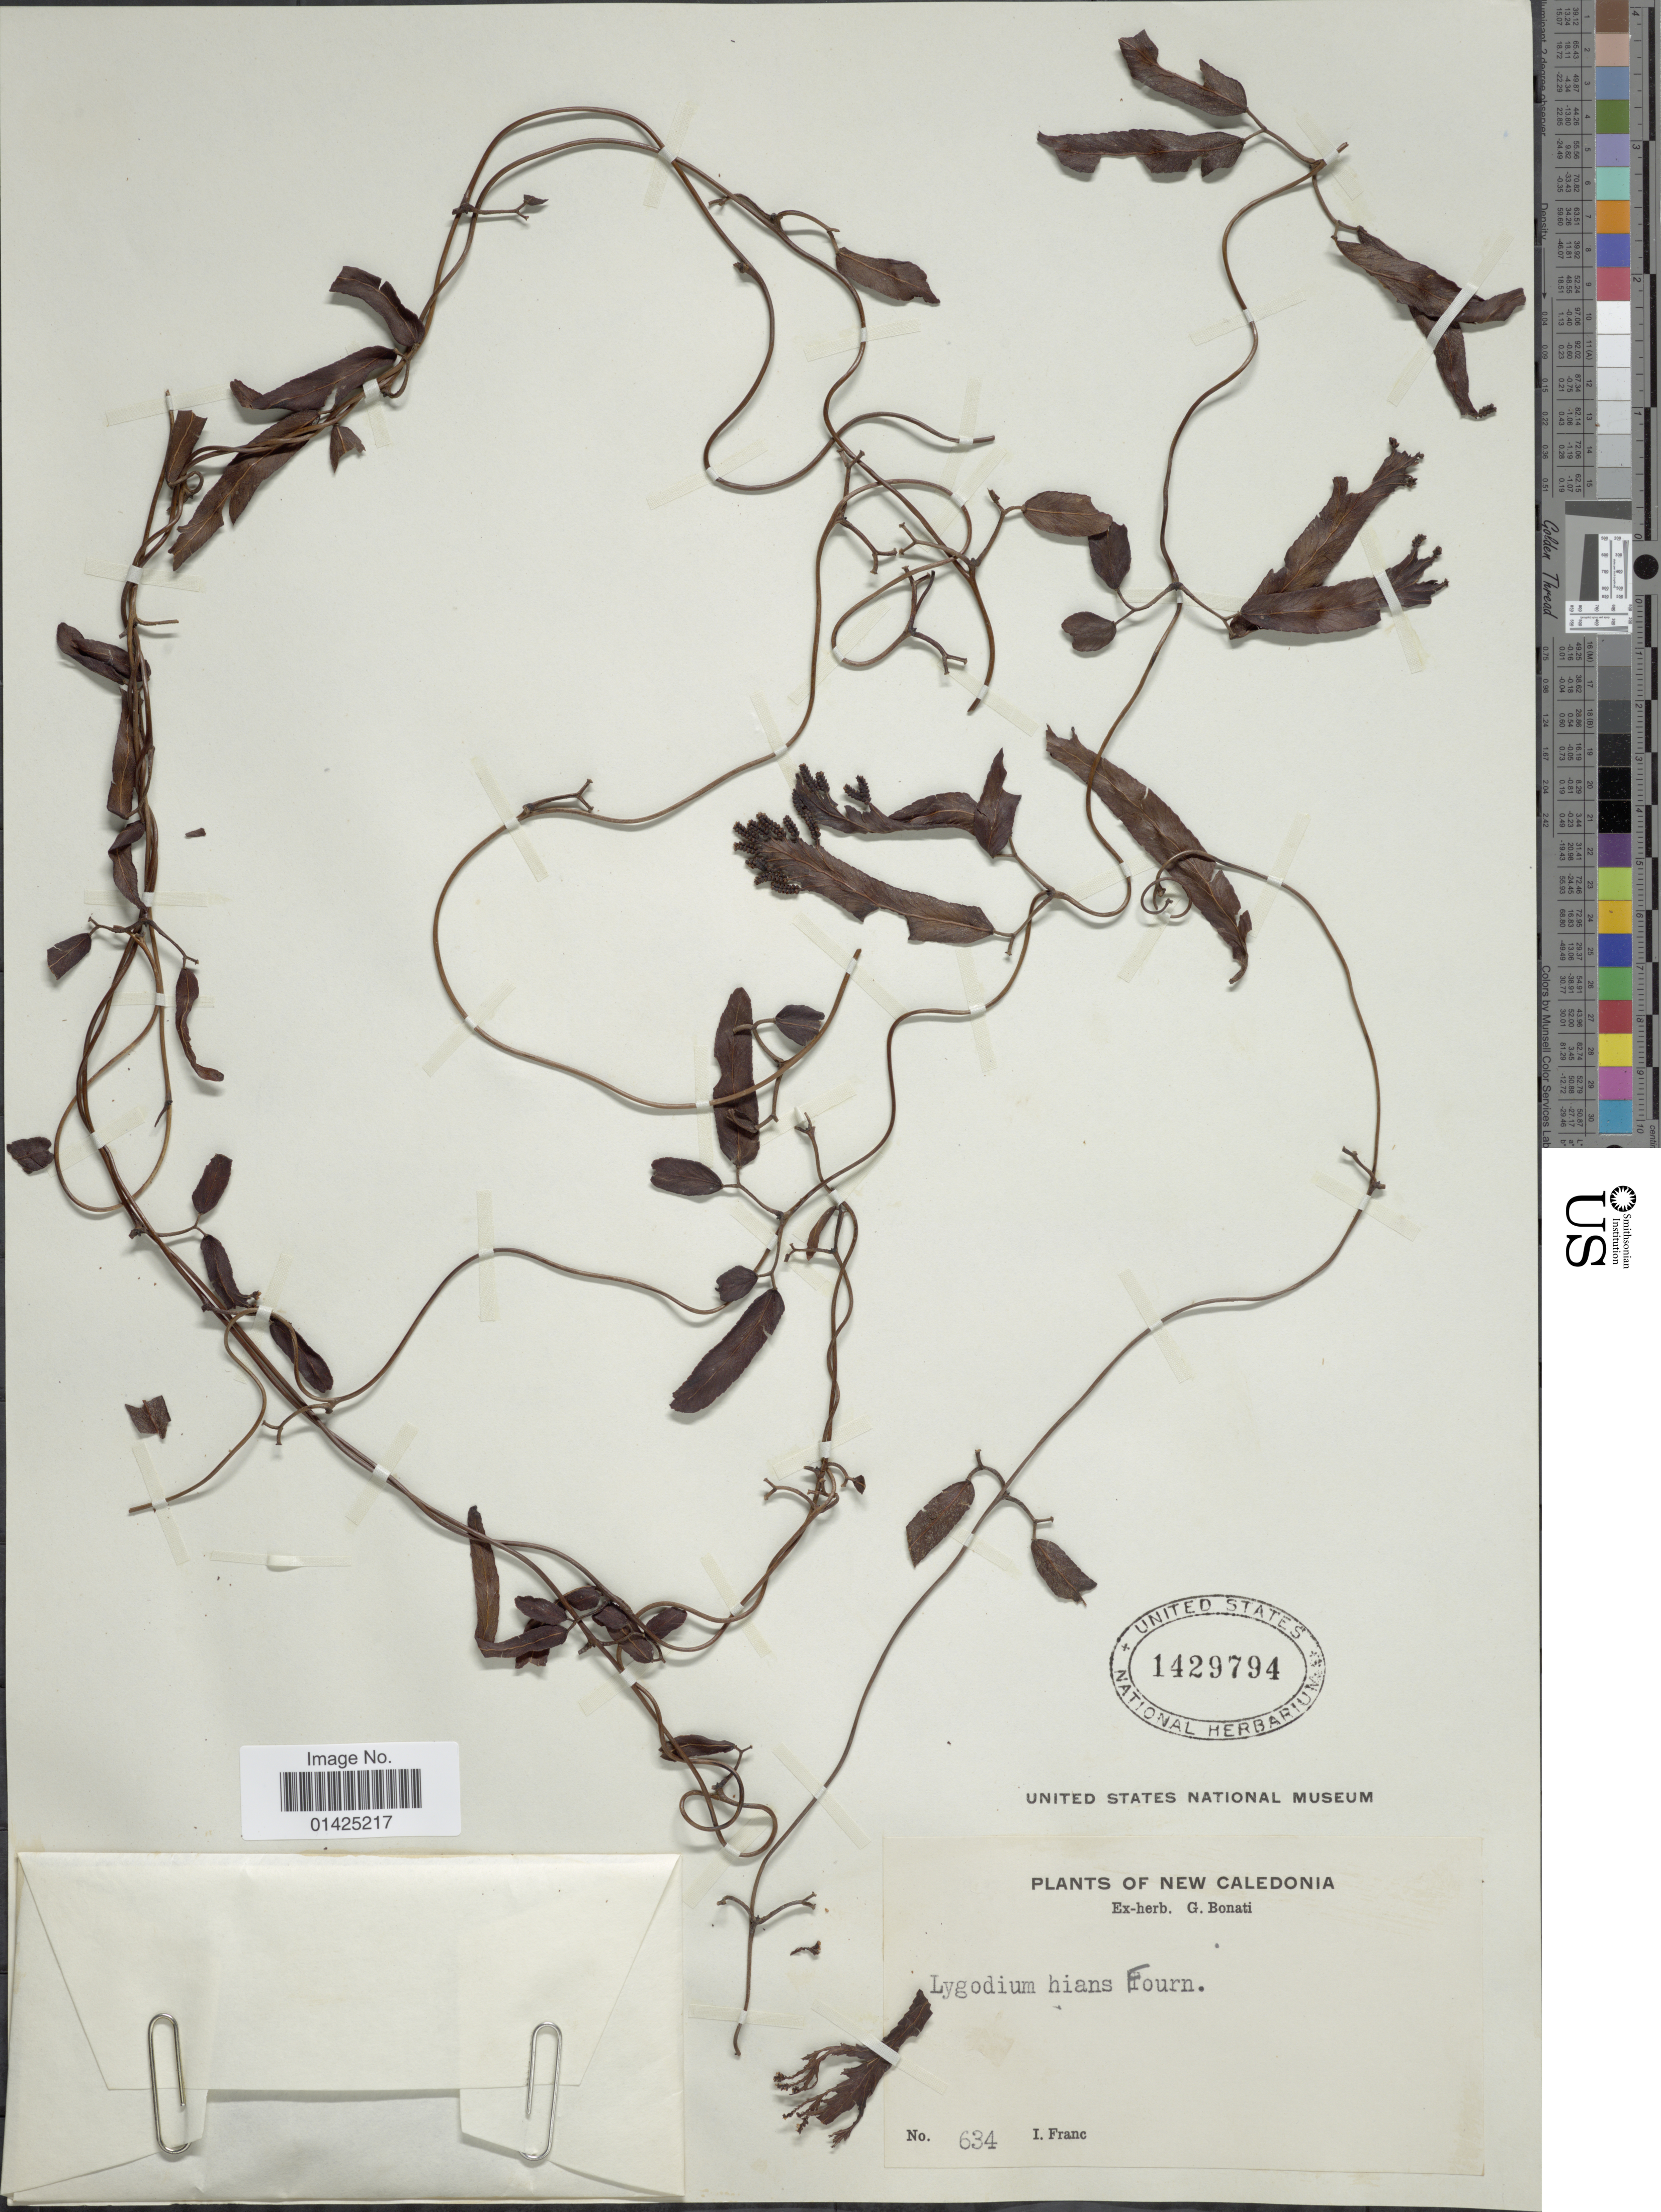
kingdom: Plantae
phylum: Tracheophyta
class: Polypodiopsida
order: Schizaeales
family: Lygodiaceae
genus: Lygodium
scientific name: Lygodium hians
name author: E. Fourn.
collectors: I. Franc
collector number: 634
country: New Caledonia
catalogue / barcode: US 1429794